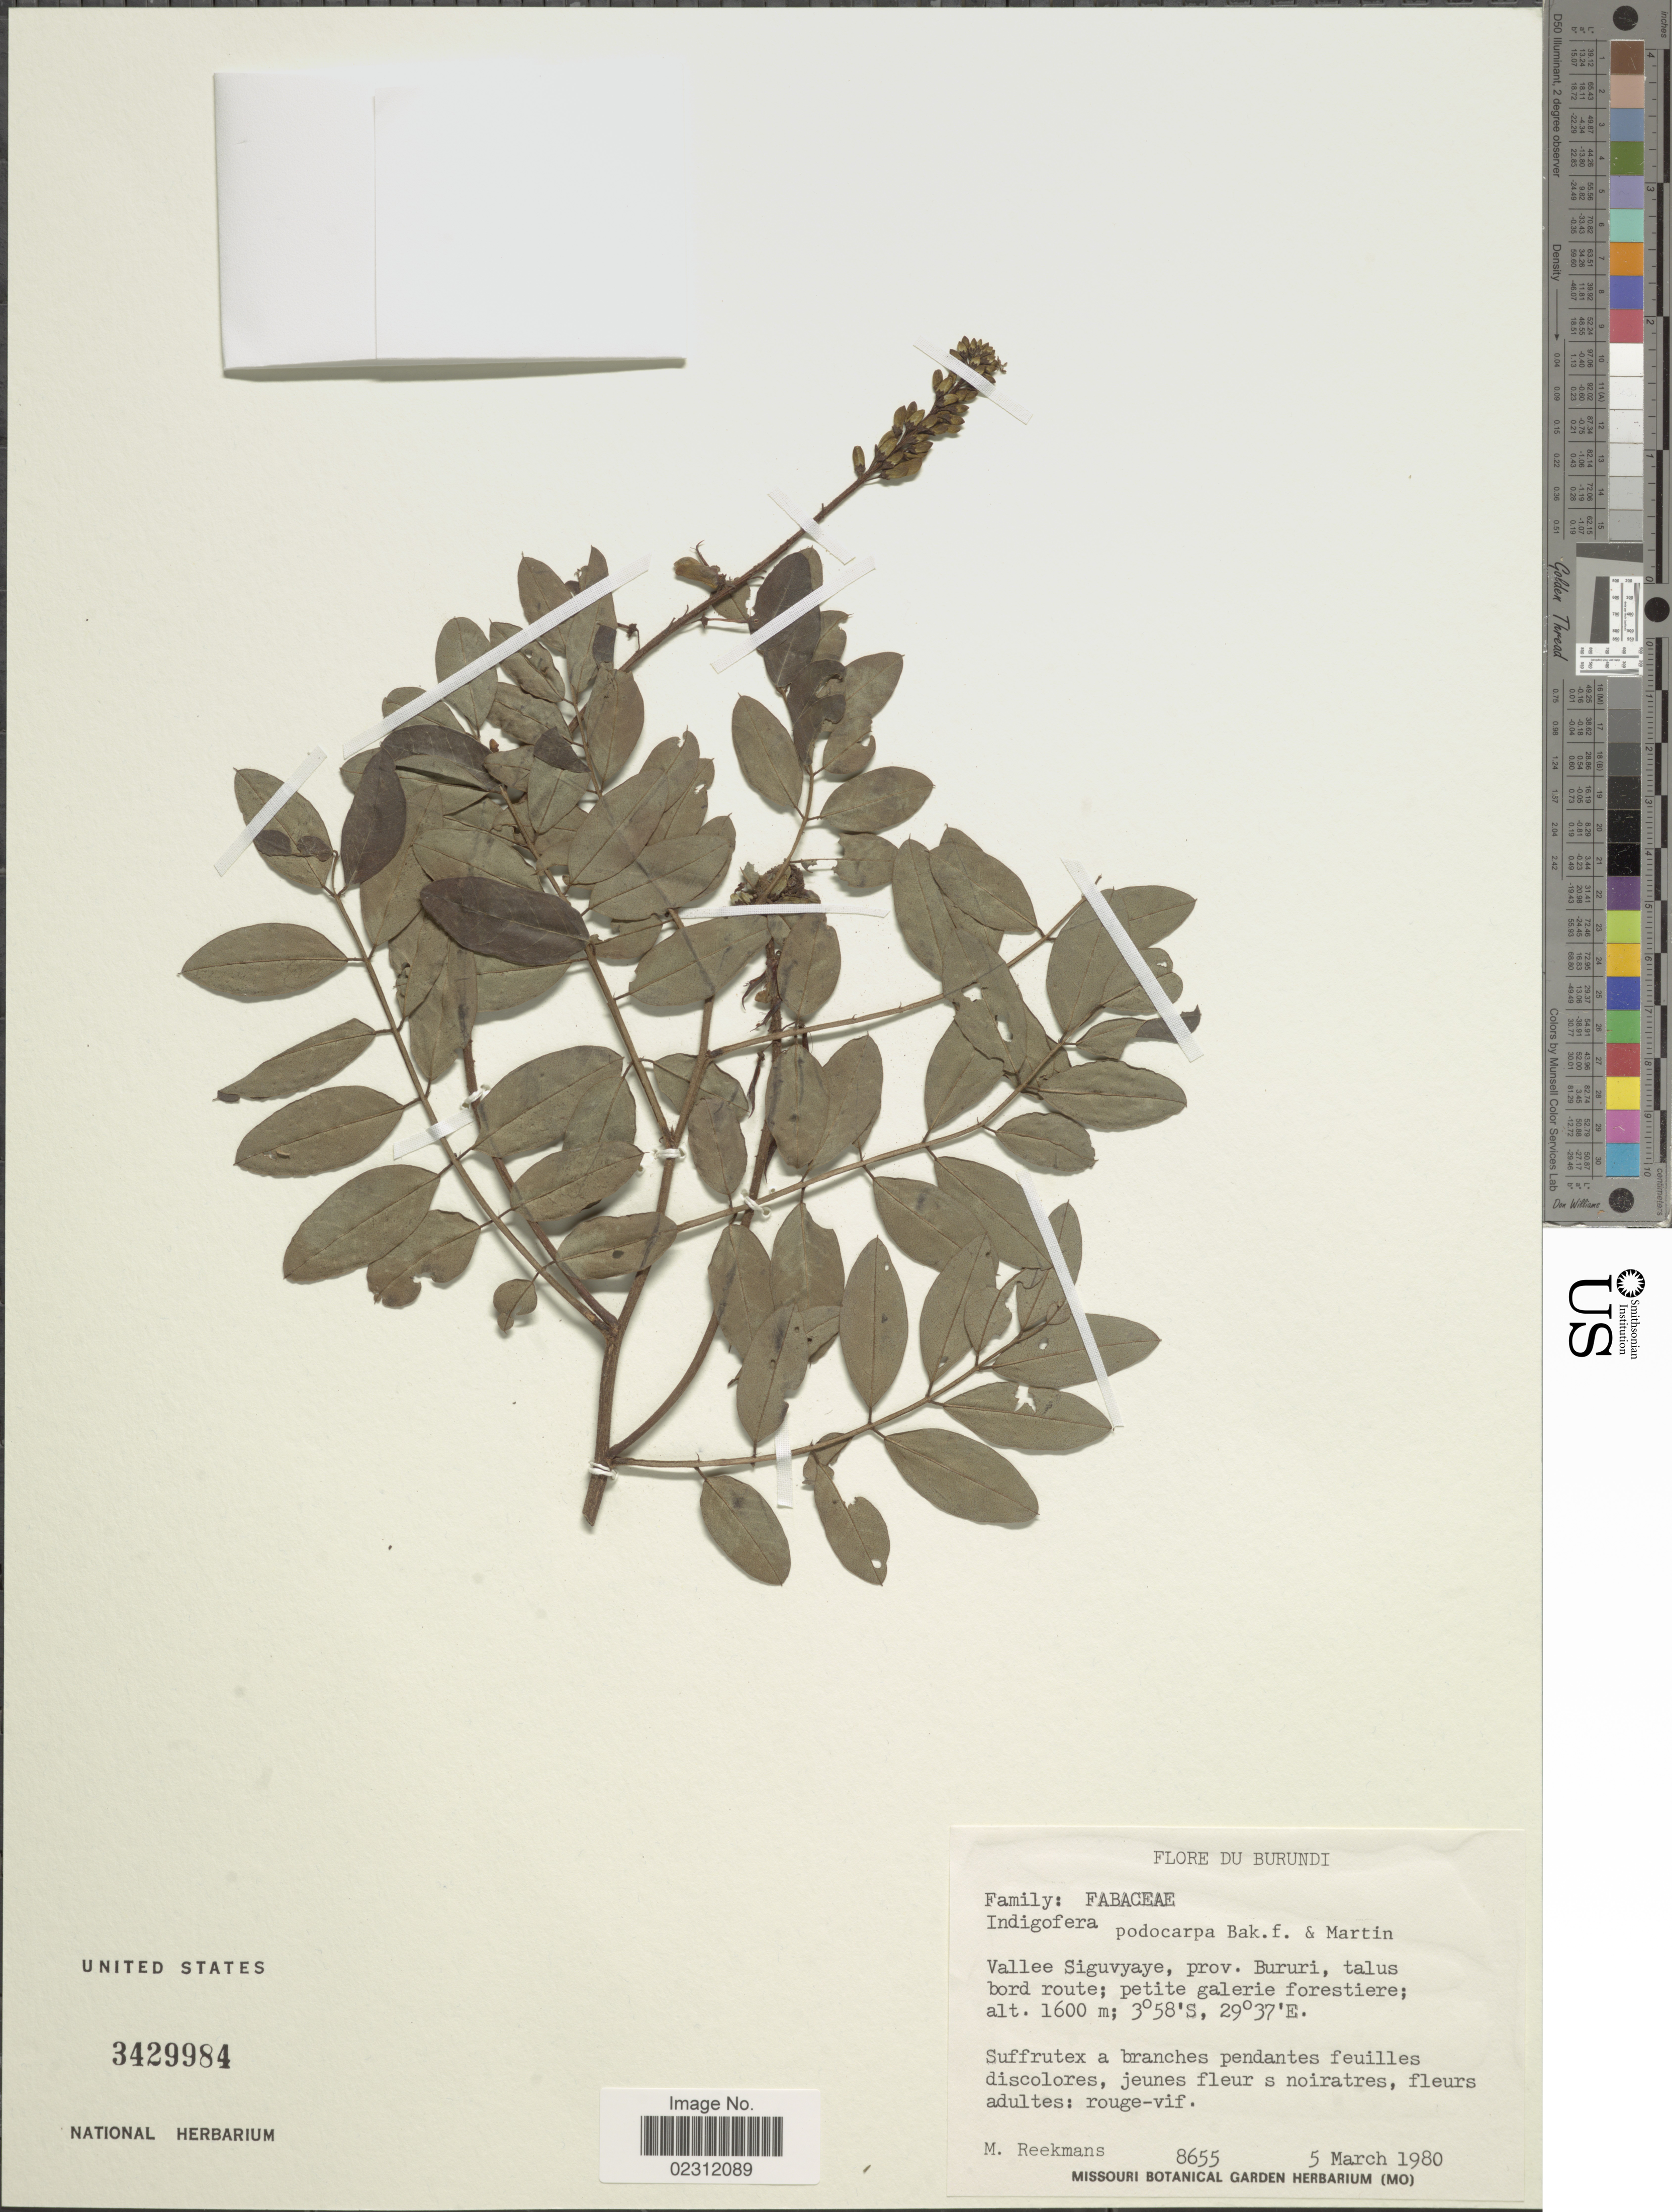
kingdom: Plantae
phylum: Tracheophyta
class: Magnoliopsida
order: Fabales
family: Fabaceae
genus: Indigofera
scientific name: Indigofera podocarpa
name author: Baker f. & Martin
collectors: M. Reekmans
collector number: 8655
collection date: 1980-03-05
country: Burundi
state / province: Bururi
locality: Vallee Siguvyaye, talus bord route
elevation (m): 1600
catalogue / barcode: US 3429984